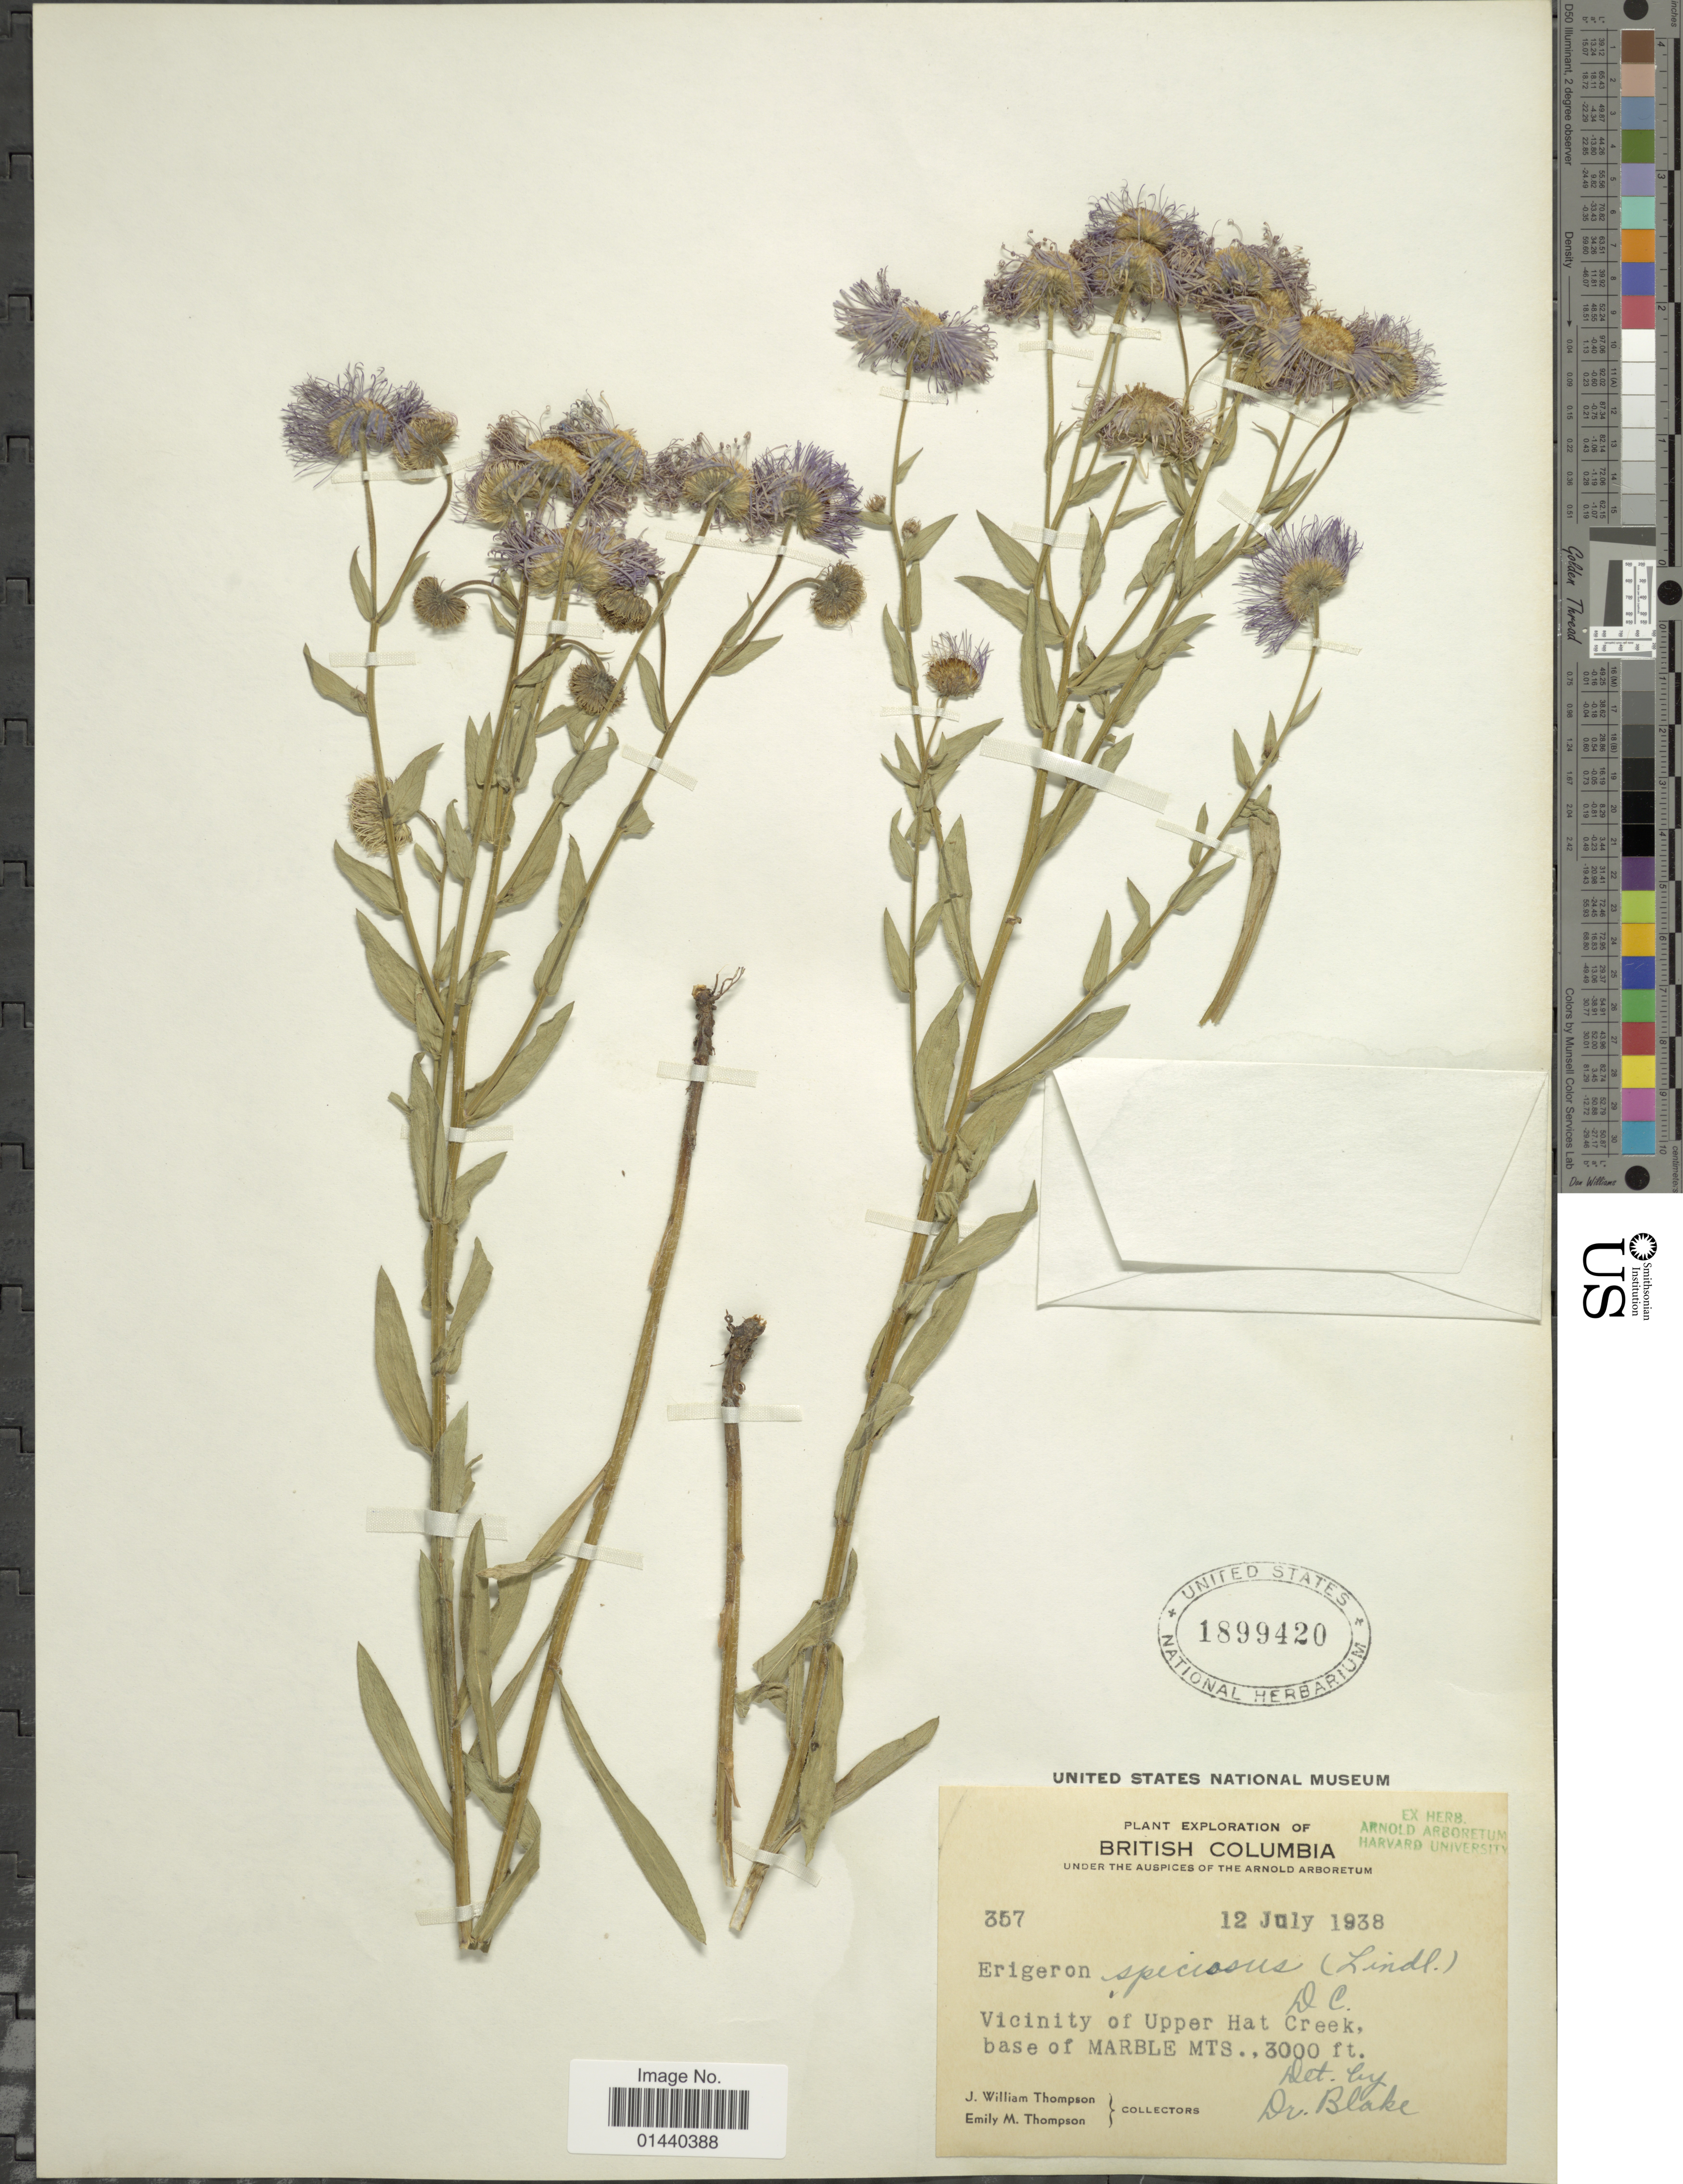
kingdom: Plantae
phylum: Tracheophyta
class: Magnoliopsida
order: Asterales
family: Asteraceae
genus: Erigeron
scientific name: Erigeron speciosus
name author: (Lindl.) DC.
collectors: J. W. Thompson & E. M. Thompson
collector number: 357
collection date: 1938-07-12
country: Canada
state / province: British Columbia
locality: Vicinity of Upper Hat Creek. Base of Marble Mts.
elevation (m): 914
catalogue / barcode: US 1899420